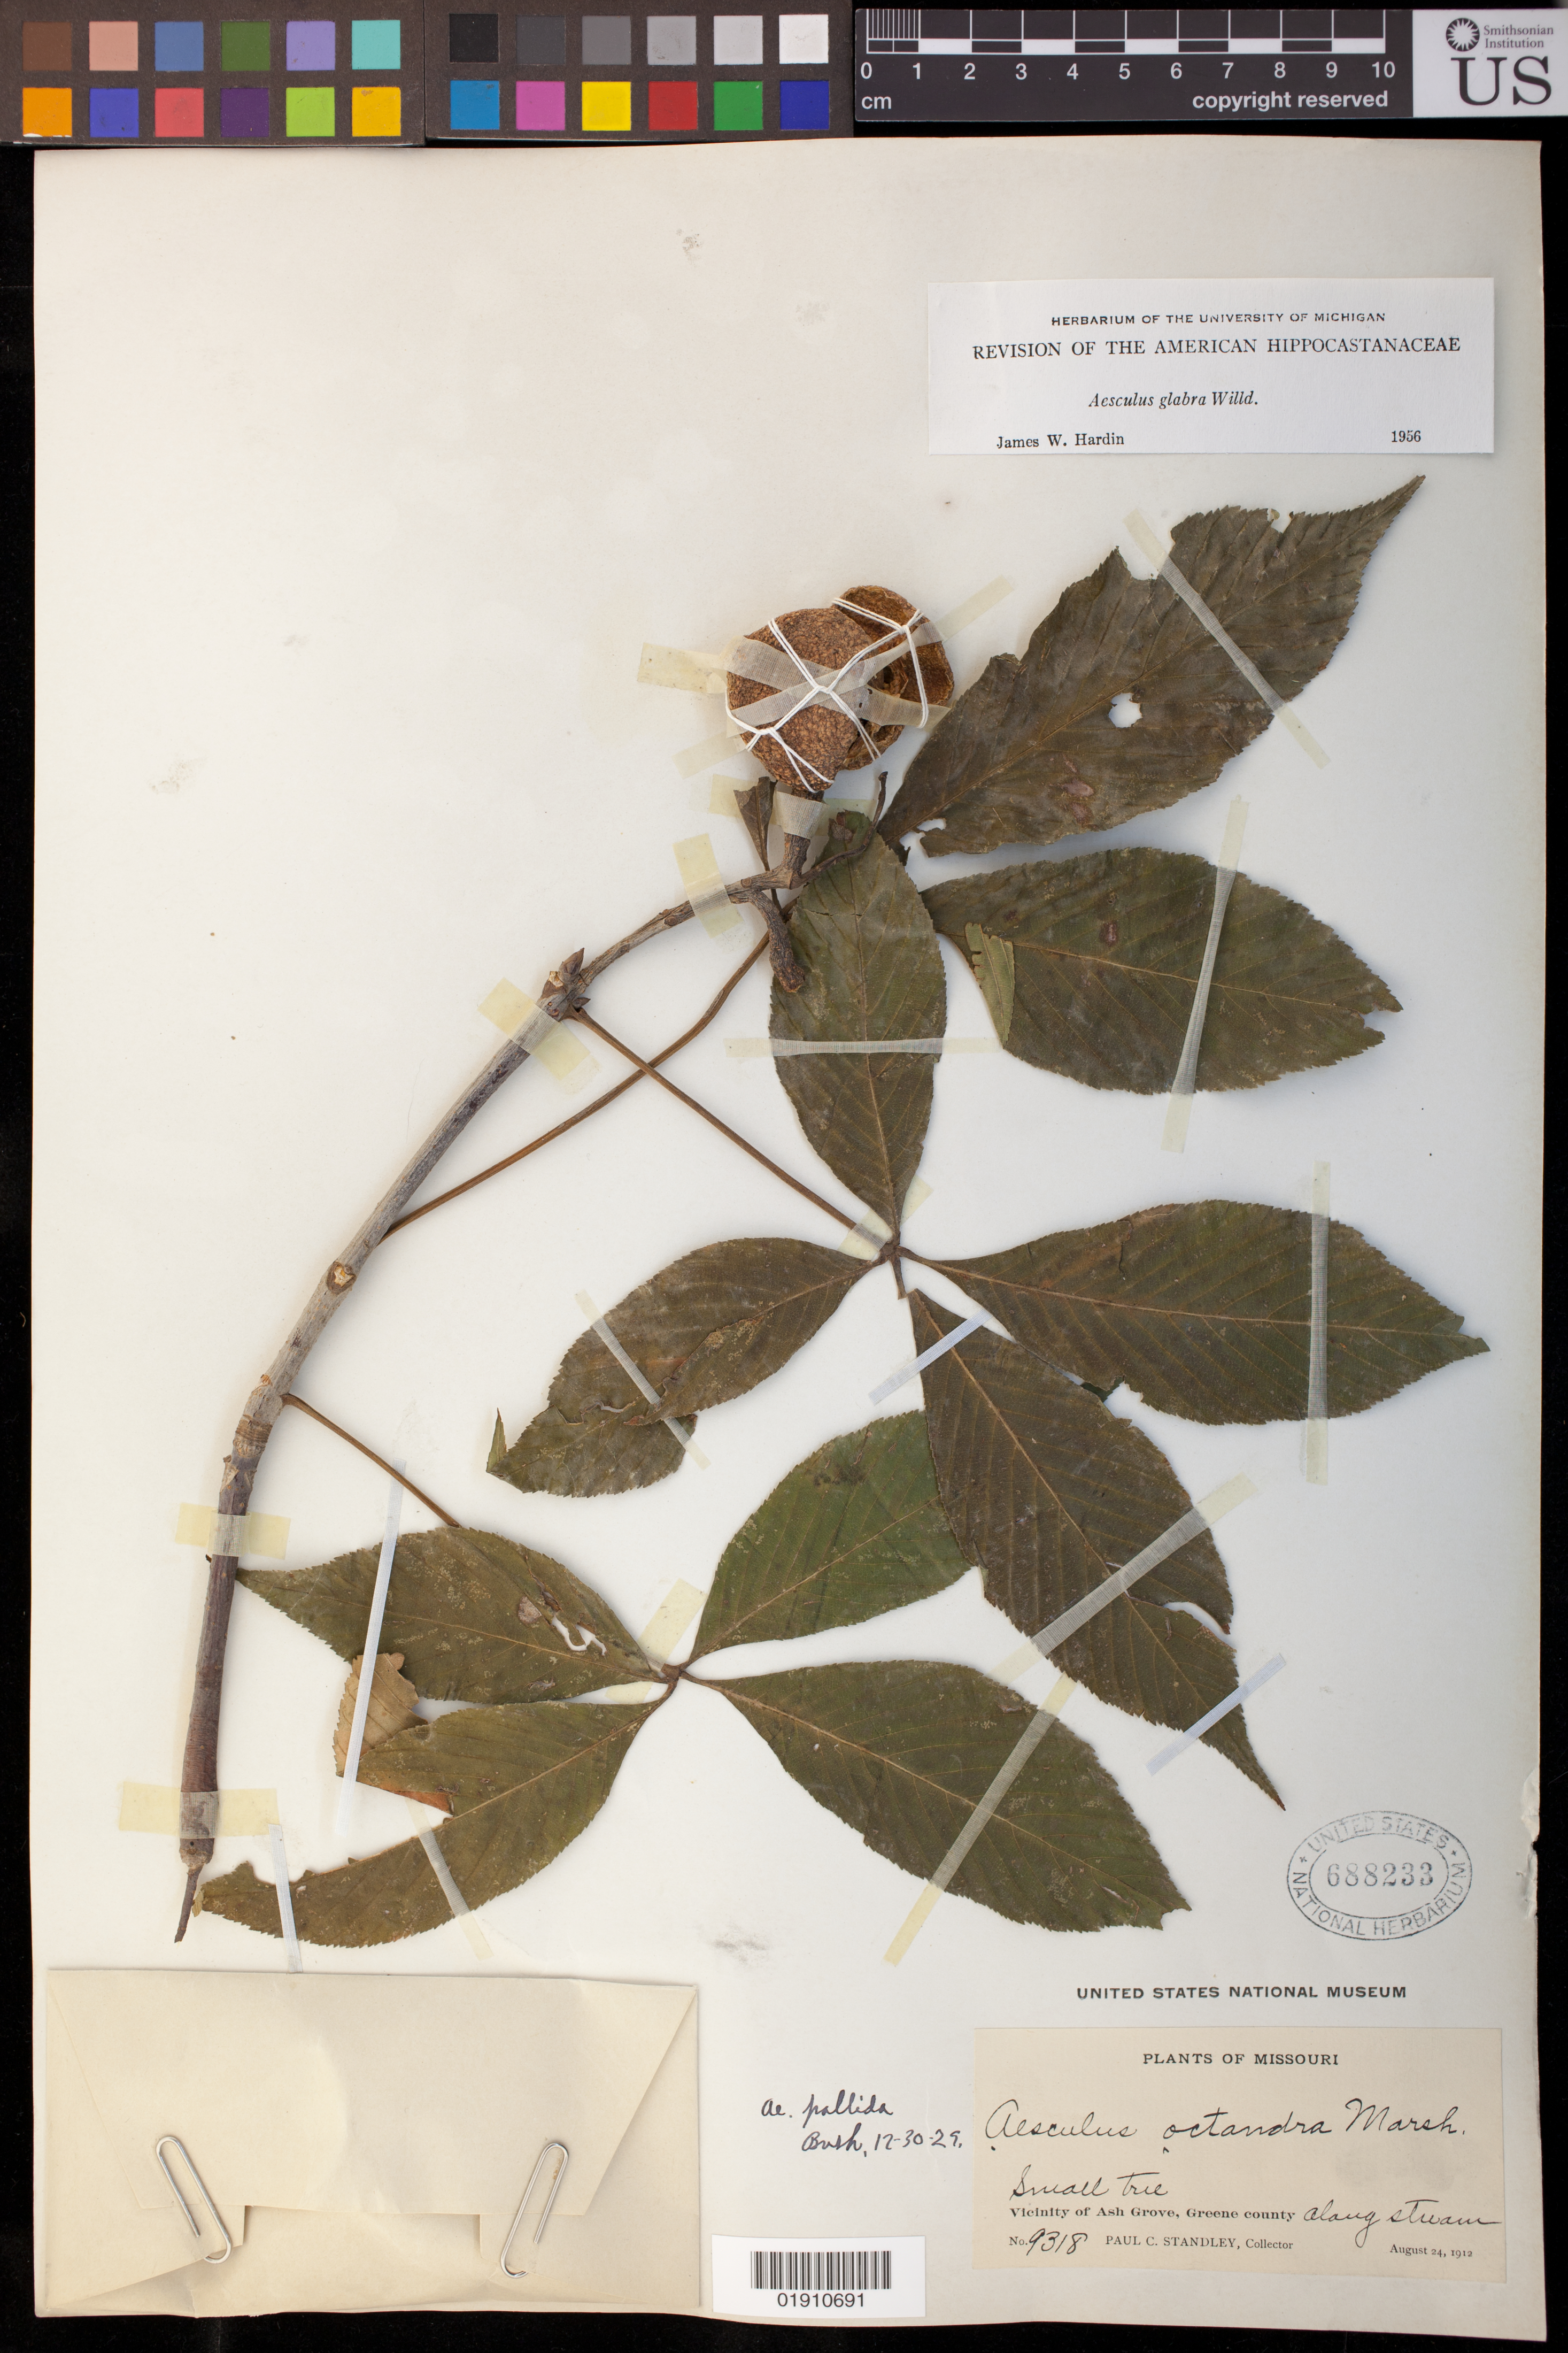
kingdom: Plantae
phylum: Tracheophyta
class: Magnoliopsida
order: Sapindales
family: Sapindaceae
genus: Aesculus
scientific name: Aesculus glabra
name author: Willd.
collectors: P. C. Standley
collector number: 9318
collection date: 1912-08-24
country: United States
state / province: Missouri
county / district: Greene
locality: Vicinity of Ash Grove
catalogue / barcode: US 688233